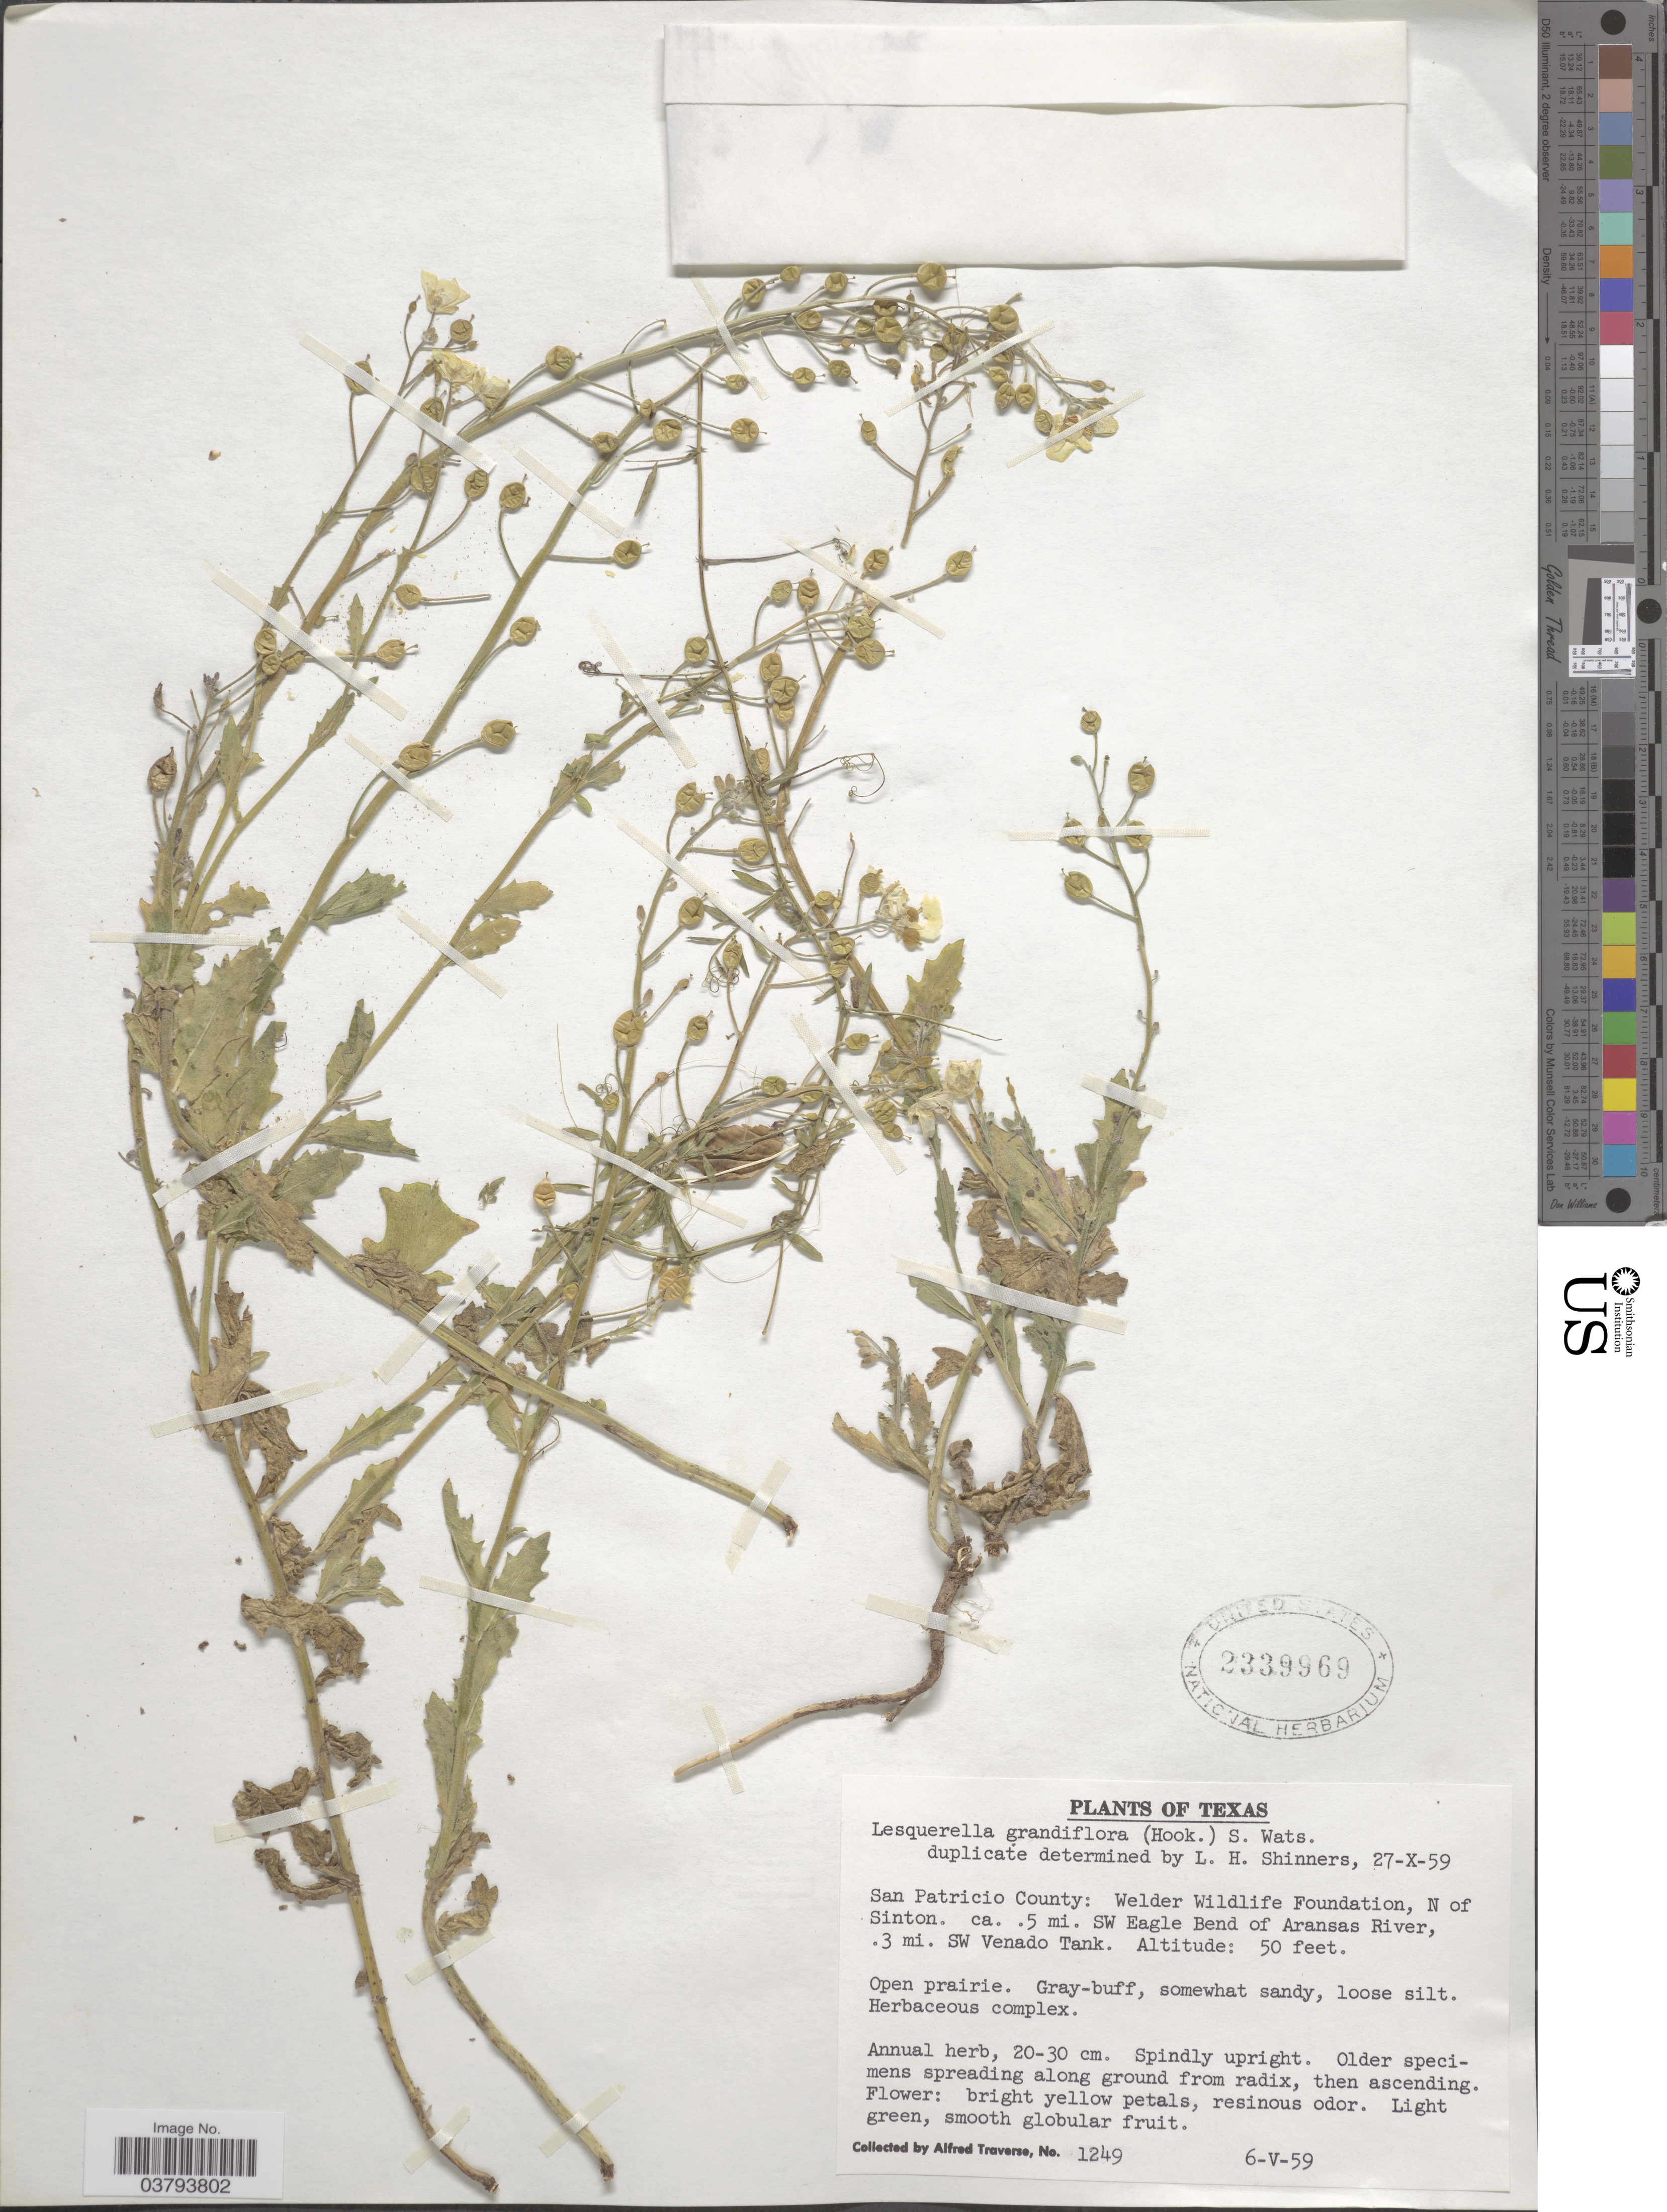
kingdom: Plantae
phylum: Tracheophyta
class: Magnoliopsida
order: Brassicales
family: Brassicaceae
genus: Lesquerella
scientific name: Lesquerella grandiflora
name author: S. Watson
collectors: A. Traverse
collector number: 1249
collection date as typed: Transcribed d/m/y: 6/5/59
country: United States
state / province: Texas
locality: San Patricio County: Welder Wildlife Foundation, N of Sinton. ca. .5 mi. SW Eagle Bend of Aransas River, .3 mi. SW Venado Tank. Open prairie.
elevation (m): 15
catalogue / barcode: US 2339969